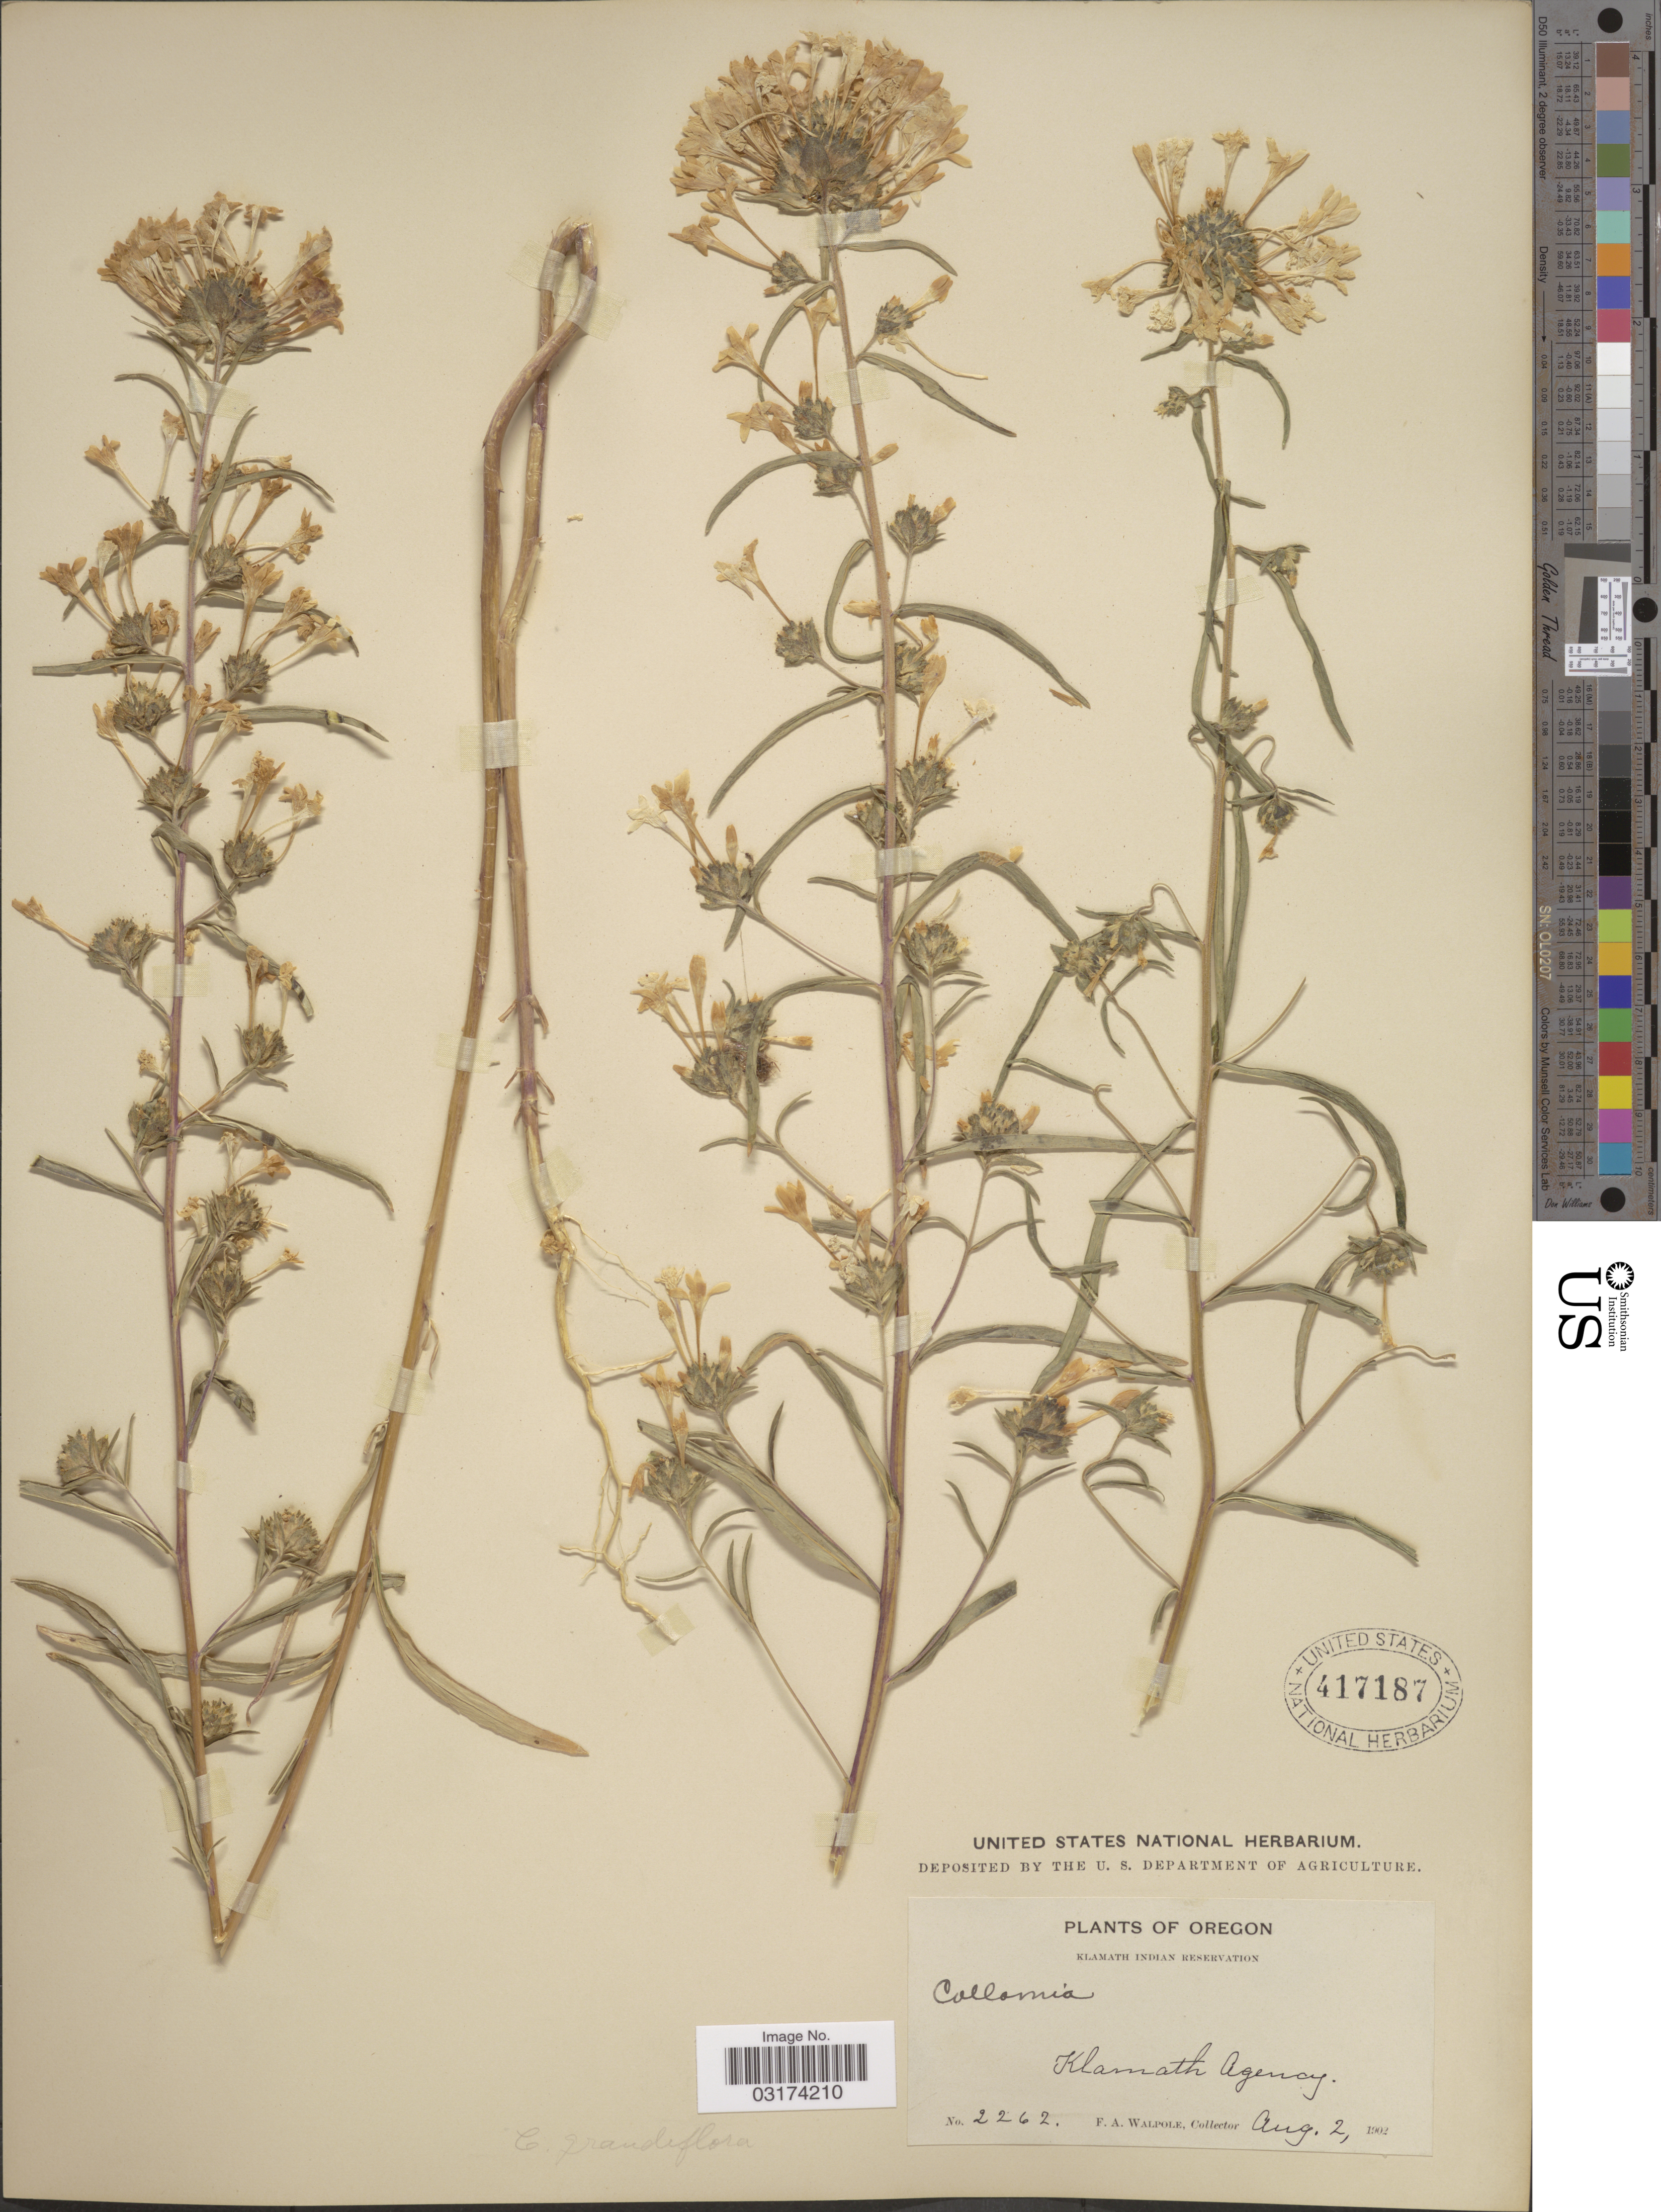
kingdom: Plantae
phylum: Tracheophyta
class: Magnoliopsida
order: Ericales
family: Polemoniaceae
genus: Collomia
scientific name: Collomia grandiflora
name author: Douglas ex Lindl.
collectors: F. Walpole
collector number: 2262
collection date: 1902-08-02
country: United States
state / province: Oregon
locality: Klamath Indian Reservation. Klamath Agency.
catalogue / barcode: US 417187